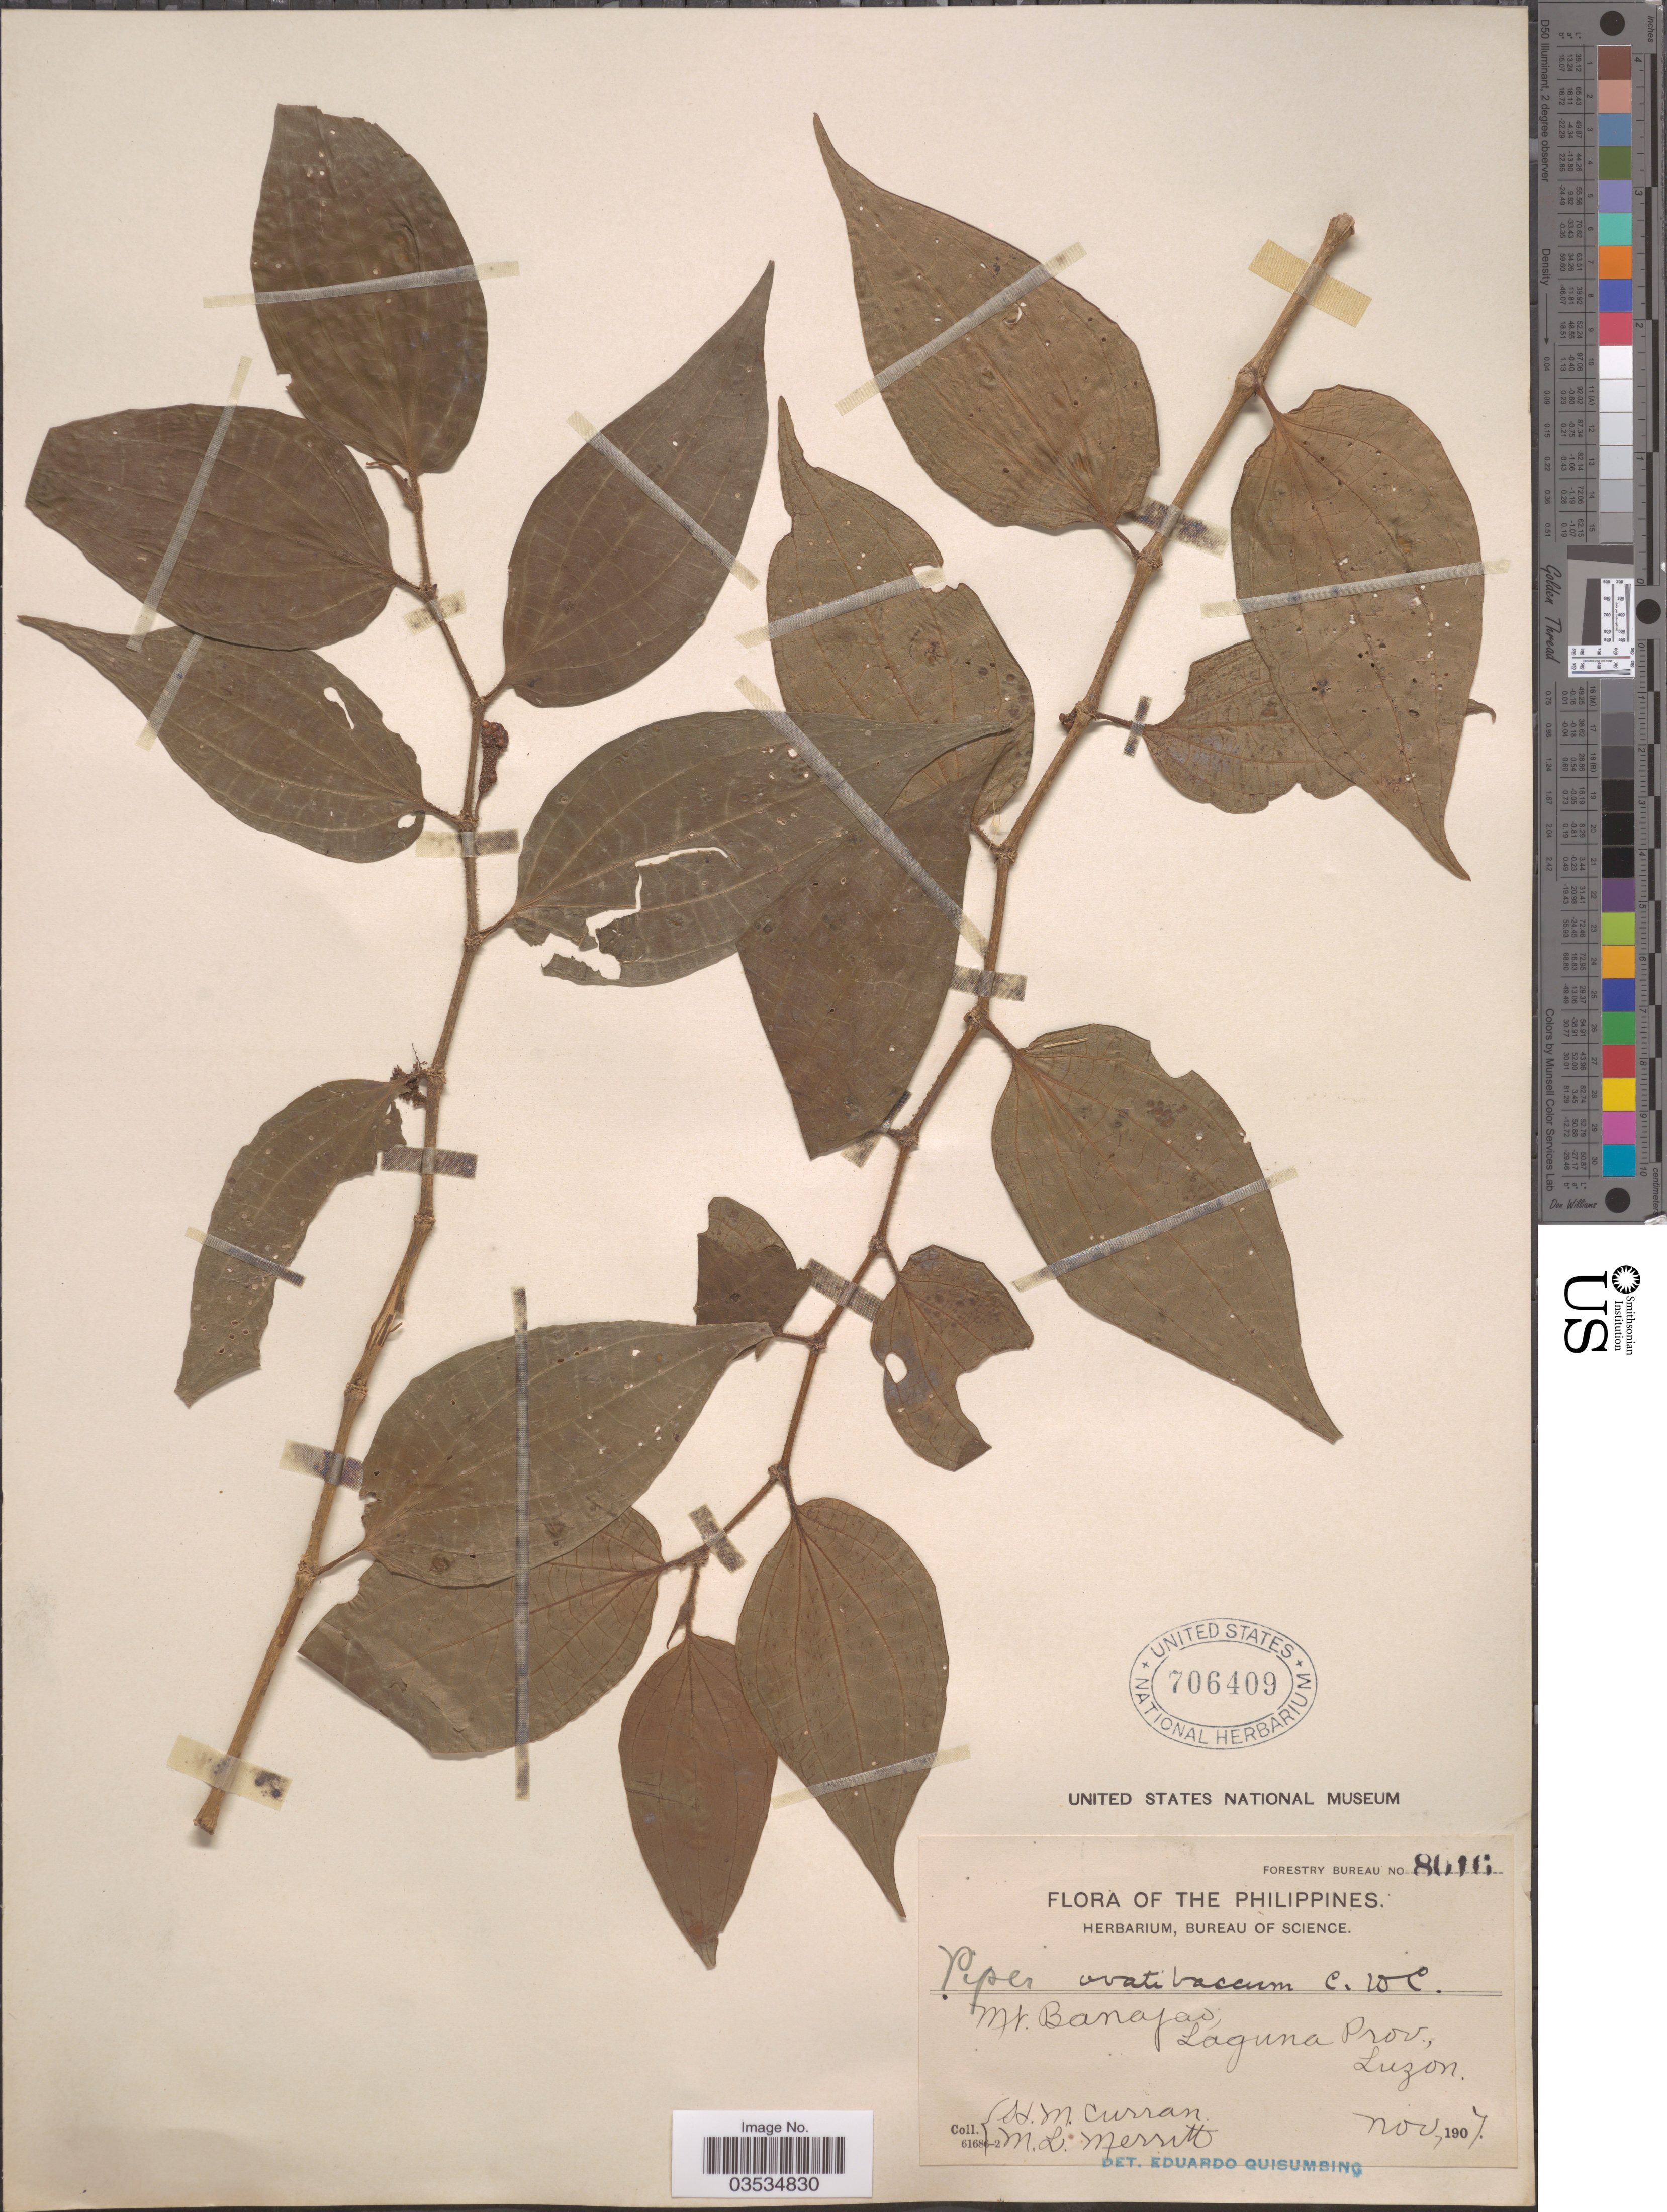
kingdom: Plantae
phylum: Tracheophyta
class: Magnoliopsida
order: Piperales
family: Piperaceae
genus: Piper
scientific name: Piper ovatibaccum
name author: C. DC. in Elmer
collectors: H. M. Curran & M. L. Merritt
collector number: Forestry Bureau 8016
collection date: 1907-11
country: Philippines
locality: Mt. Banajao; Laguna Prov., Luzon.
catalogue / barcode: US 706409